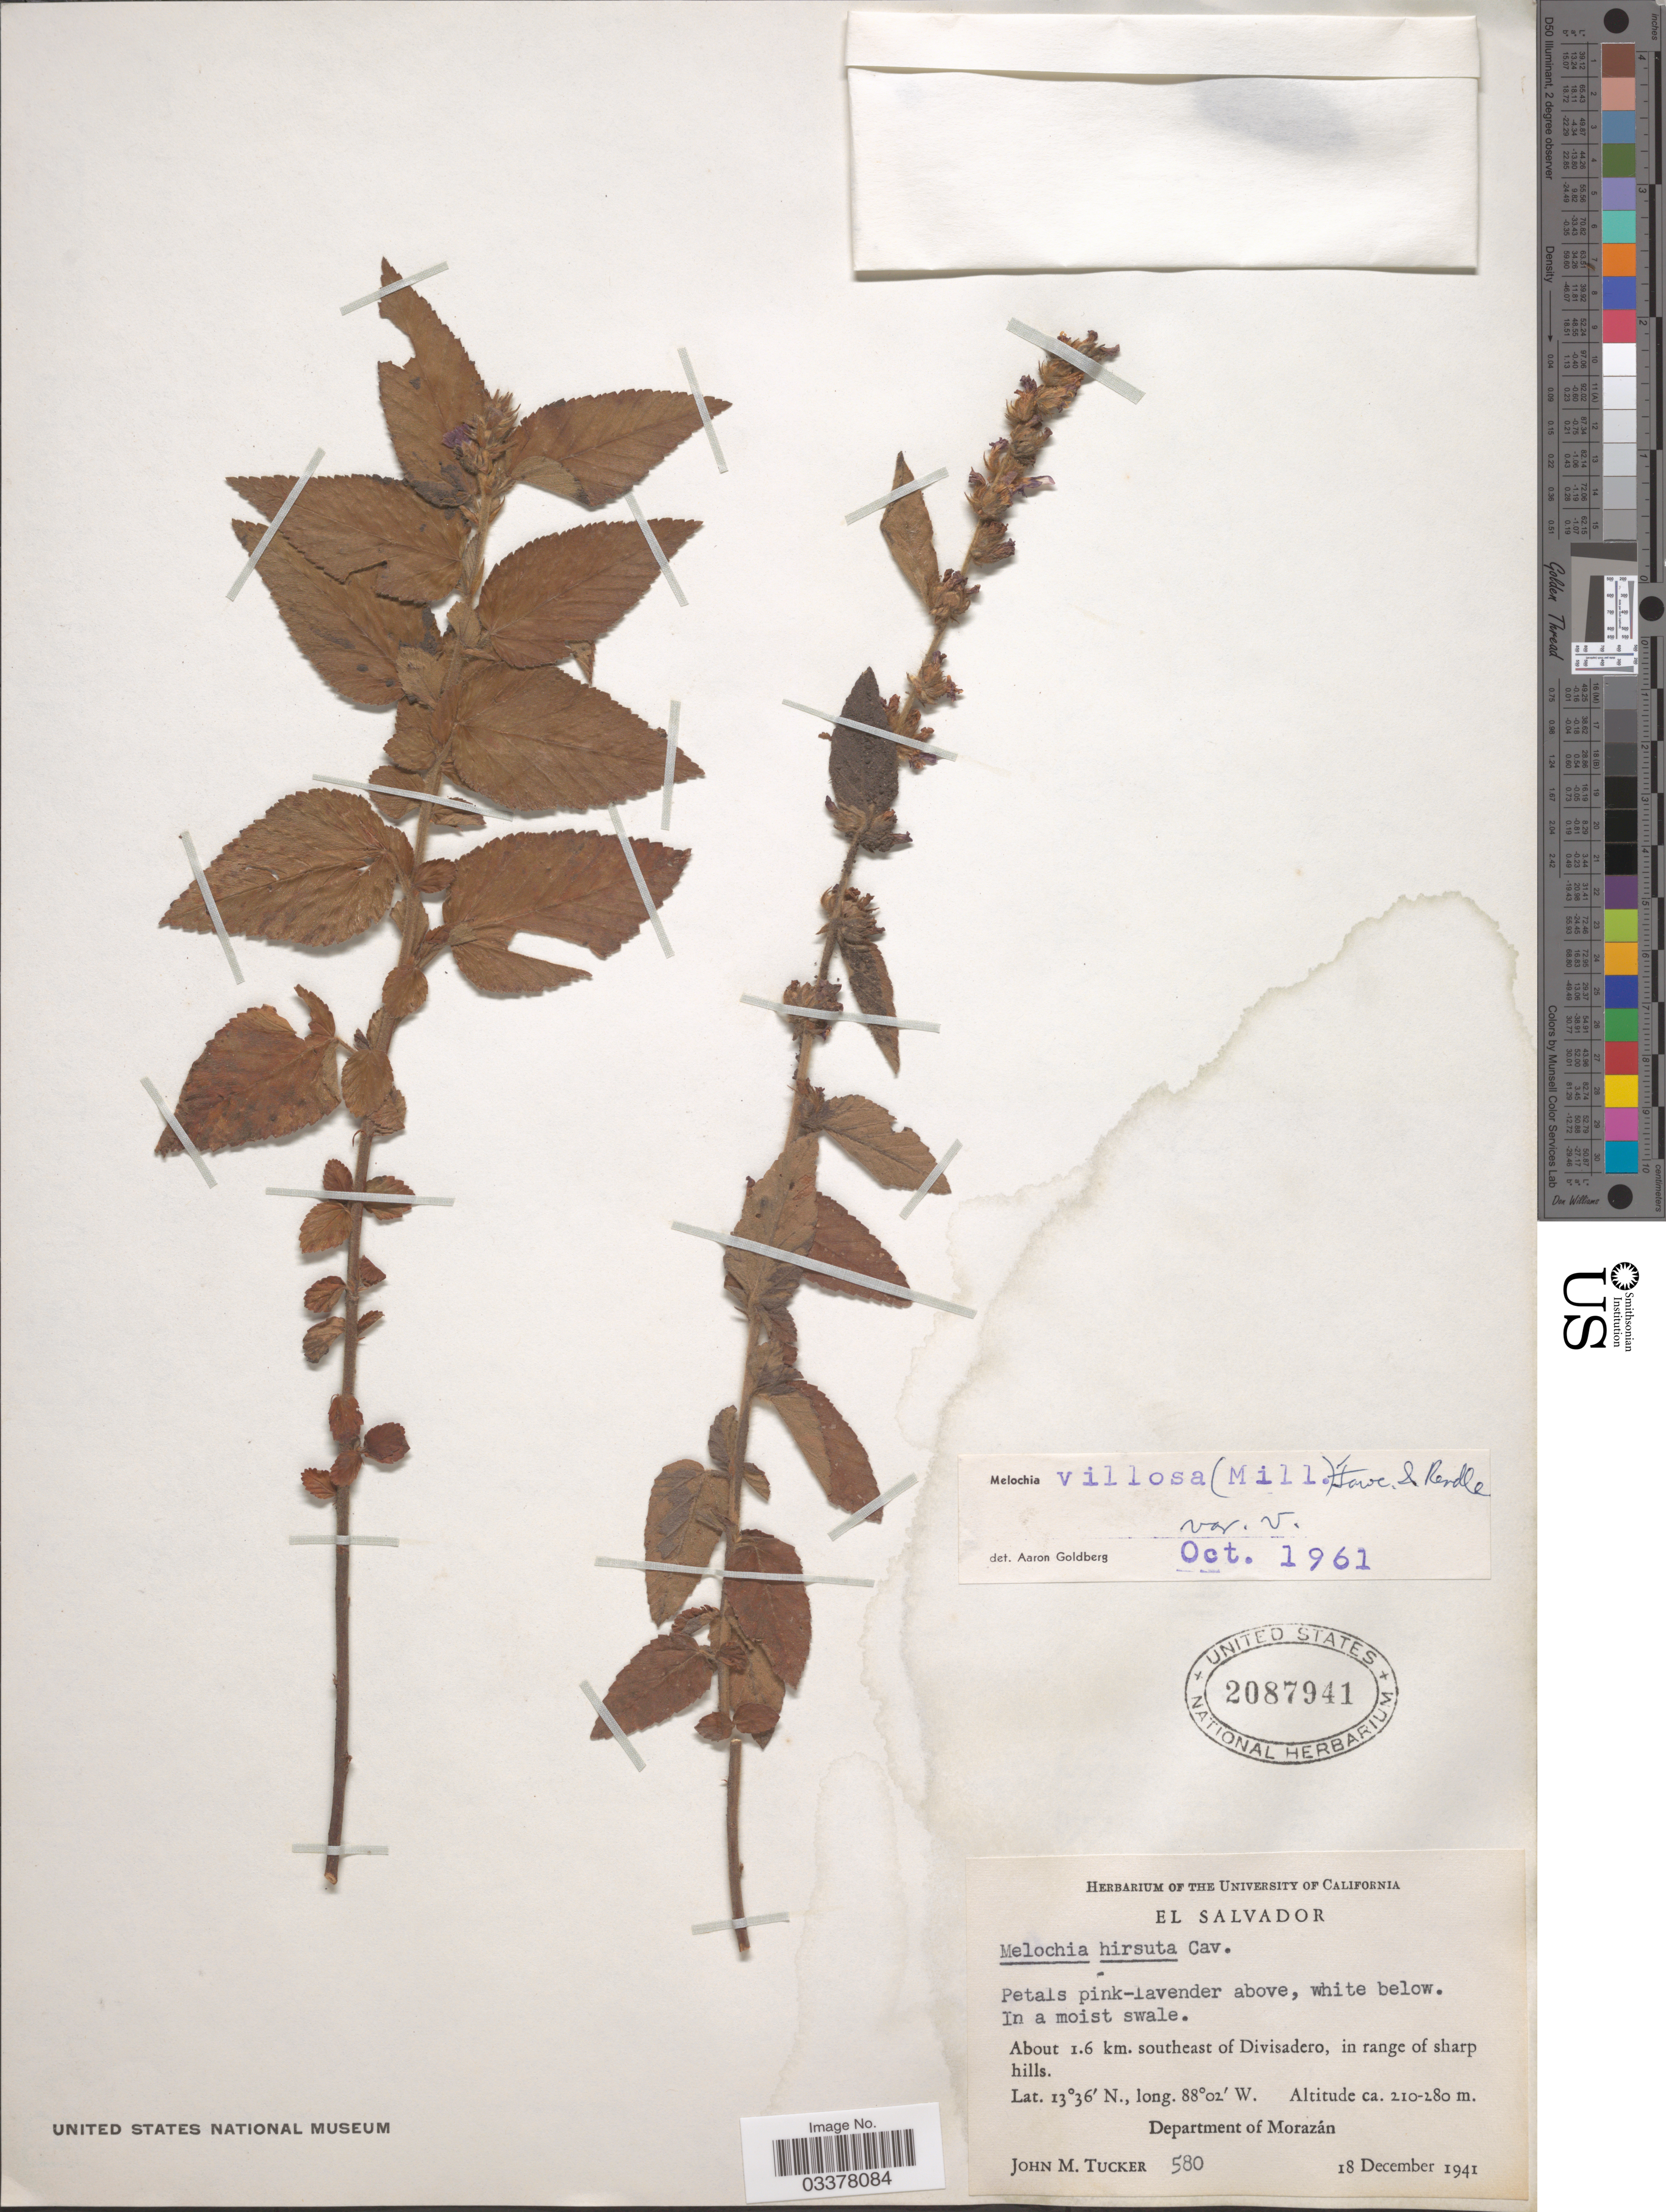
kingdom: Plantae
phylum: Tracheophyta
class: Magnoliopsida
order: Malvales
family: Malvaceae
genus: Melochia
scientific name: Melochia spicata var. spicata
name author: (L.) Fryxell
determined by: Dorr, L. J., (BOT), Smithsonian Institution - National Museum of Natural History (UNITED STATES)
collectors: J. M. Tucker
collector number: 580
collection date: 1941-12-18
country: El Salvador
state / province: Morazan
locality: About 1.6 km. southeast of Divisadero, in range of sharp hills. Department of Morazán.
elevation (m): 210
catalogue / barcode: US 2087941